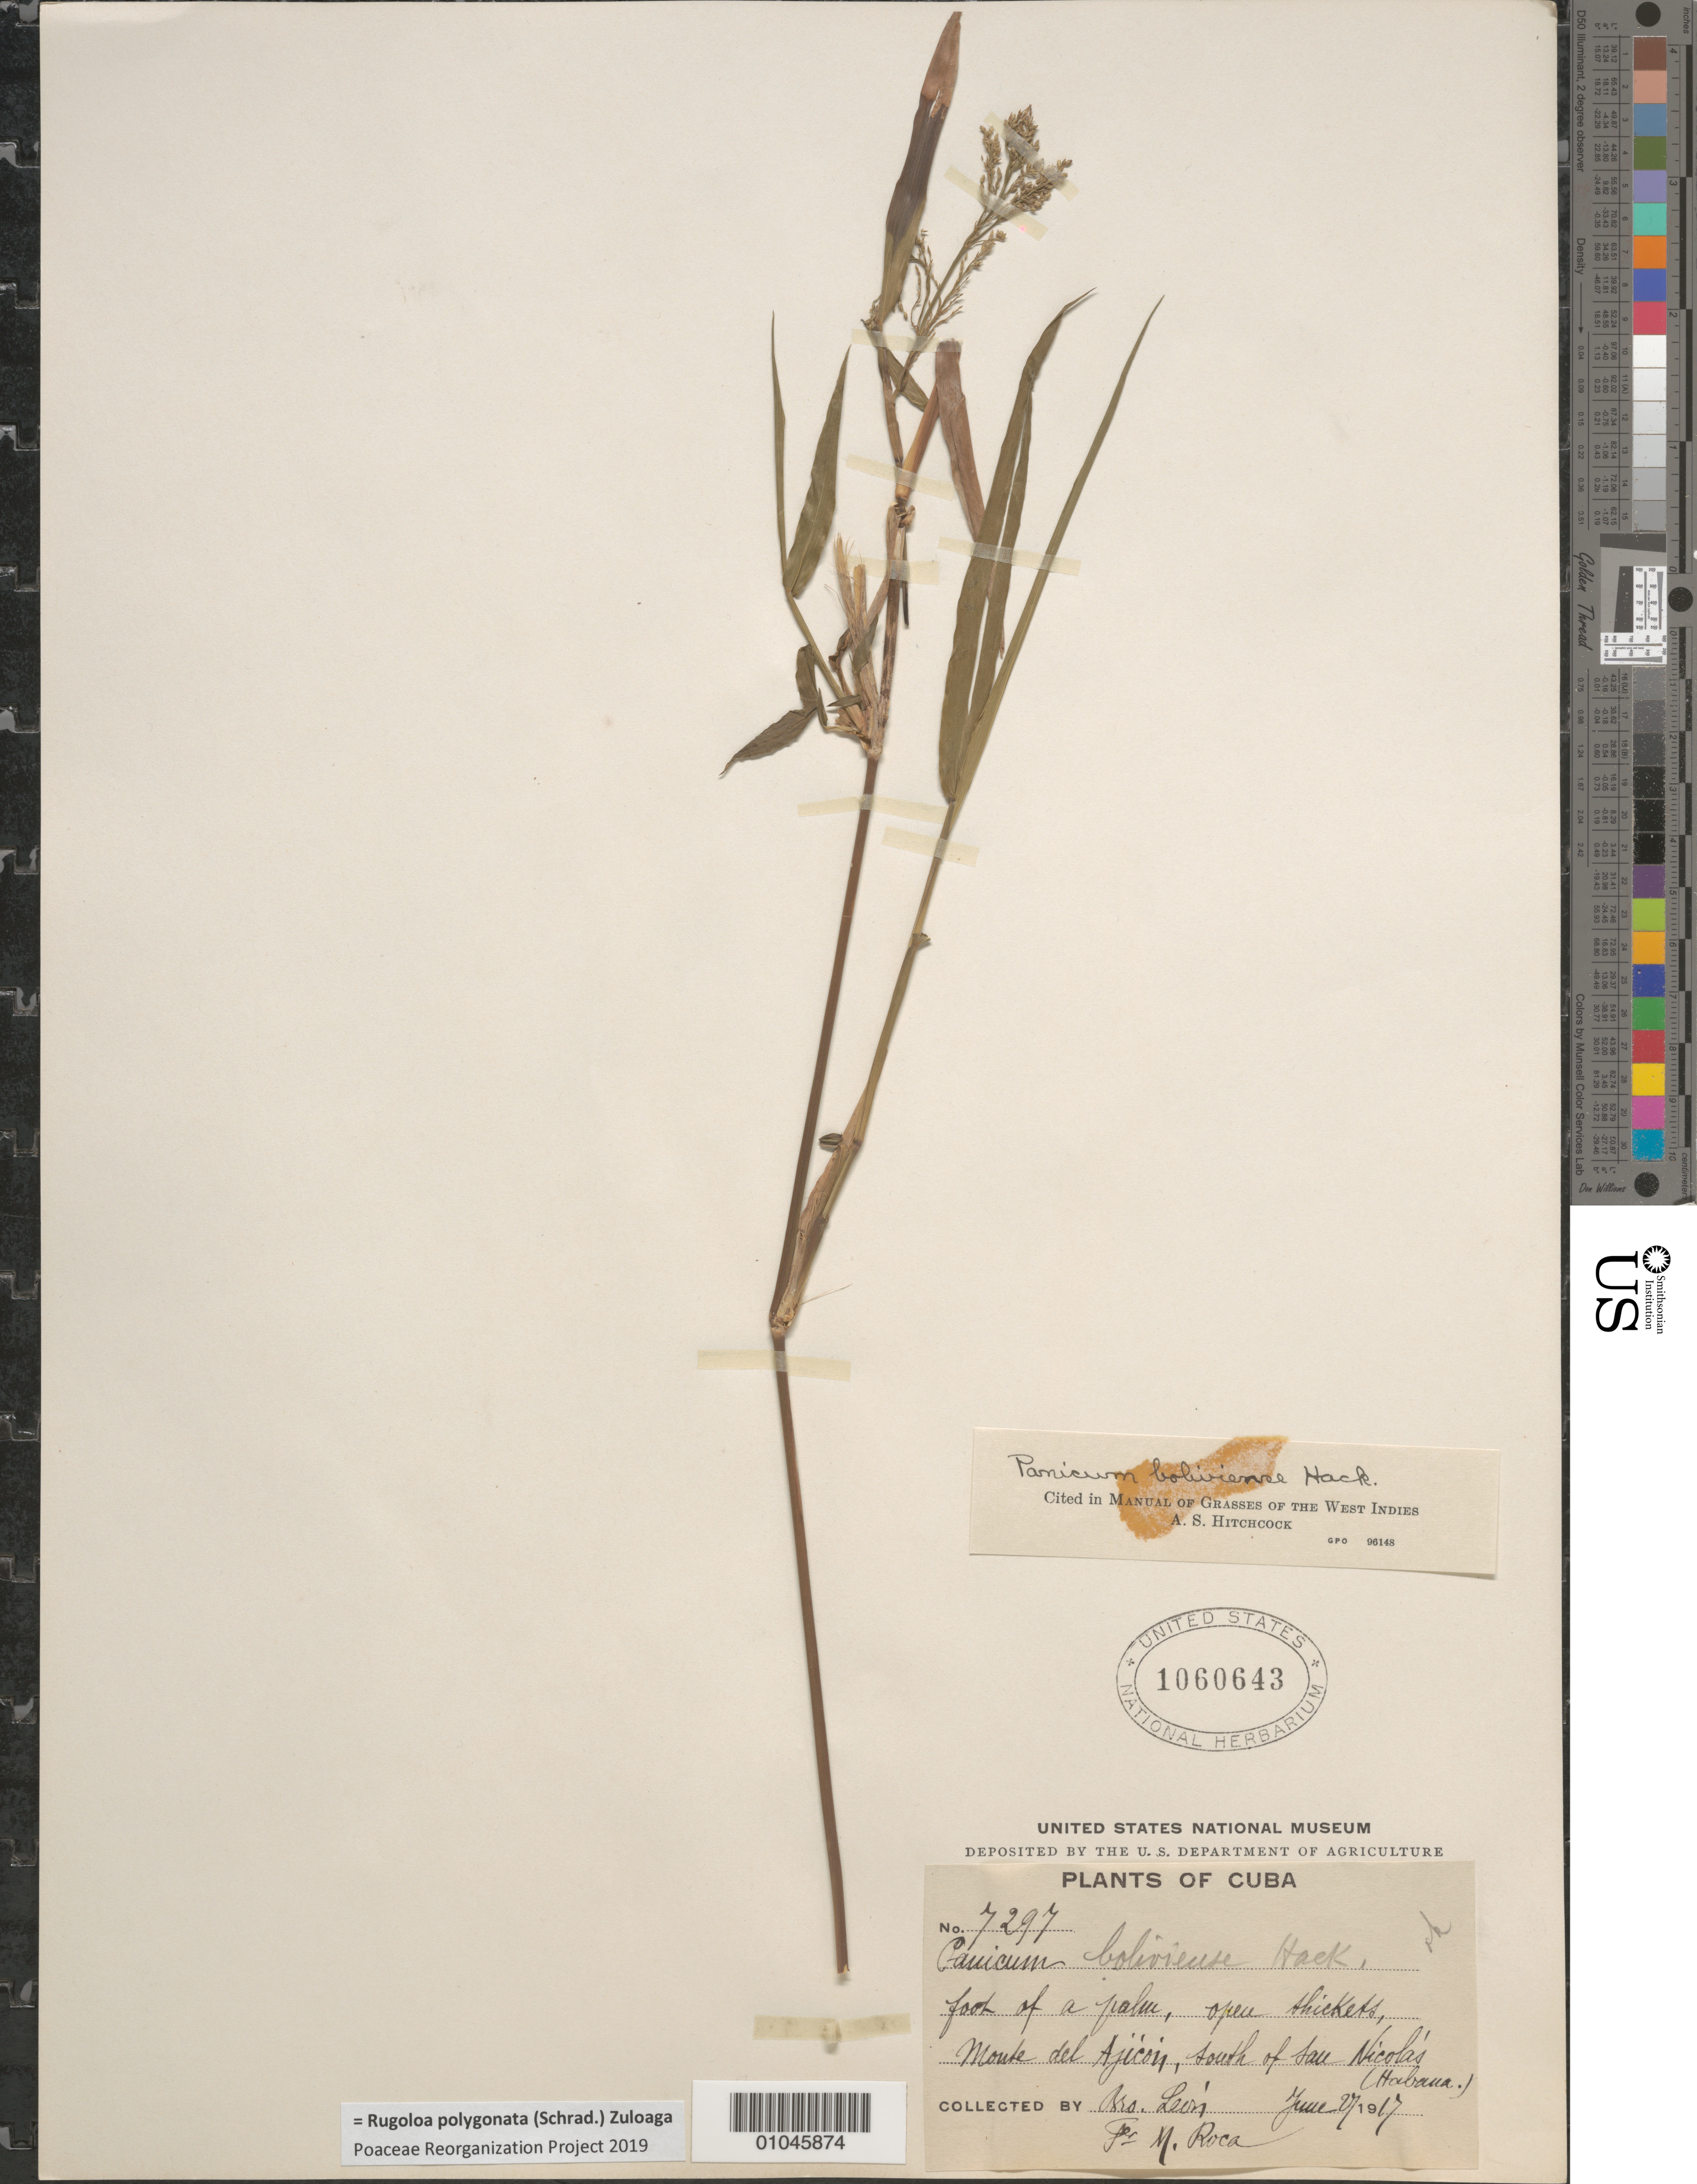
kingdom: Plantae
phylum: Tracheophyta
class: Liliopsida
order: Poales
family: Poaceae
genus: Panicum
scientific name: Panicum boliviense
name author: Hack.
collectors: Bro. León & M. Roca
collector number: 7297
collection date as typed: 27 Jun 1917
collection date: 1917-06-27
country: Cuba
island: Cuba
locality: open thickets, S of Nicholas'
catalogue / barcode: US 1060643